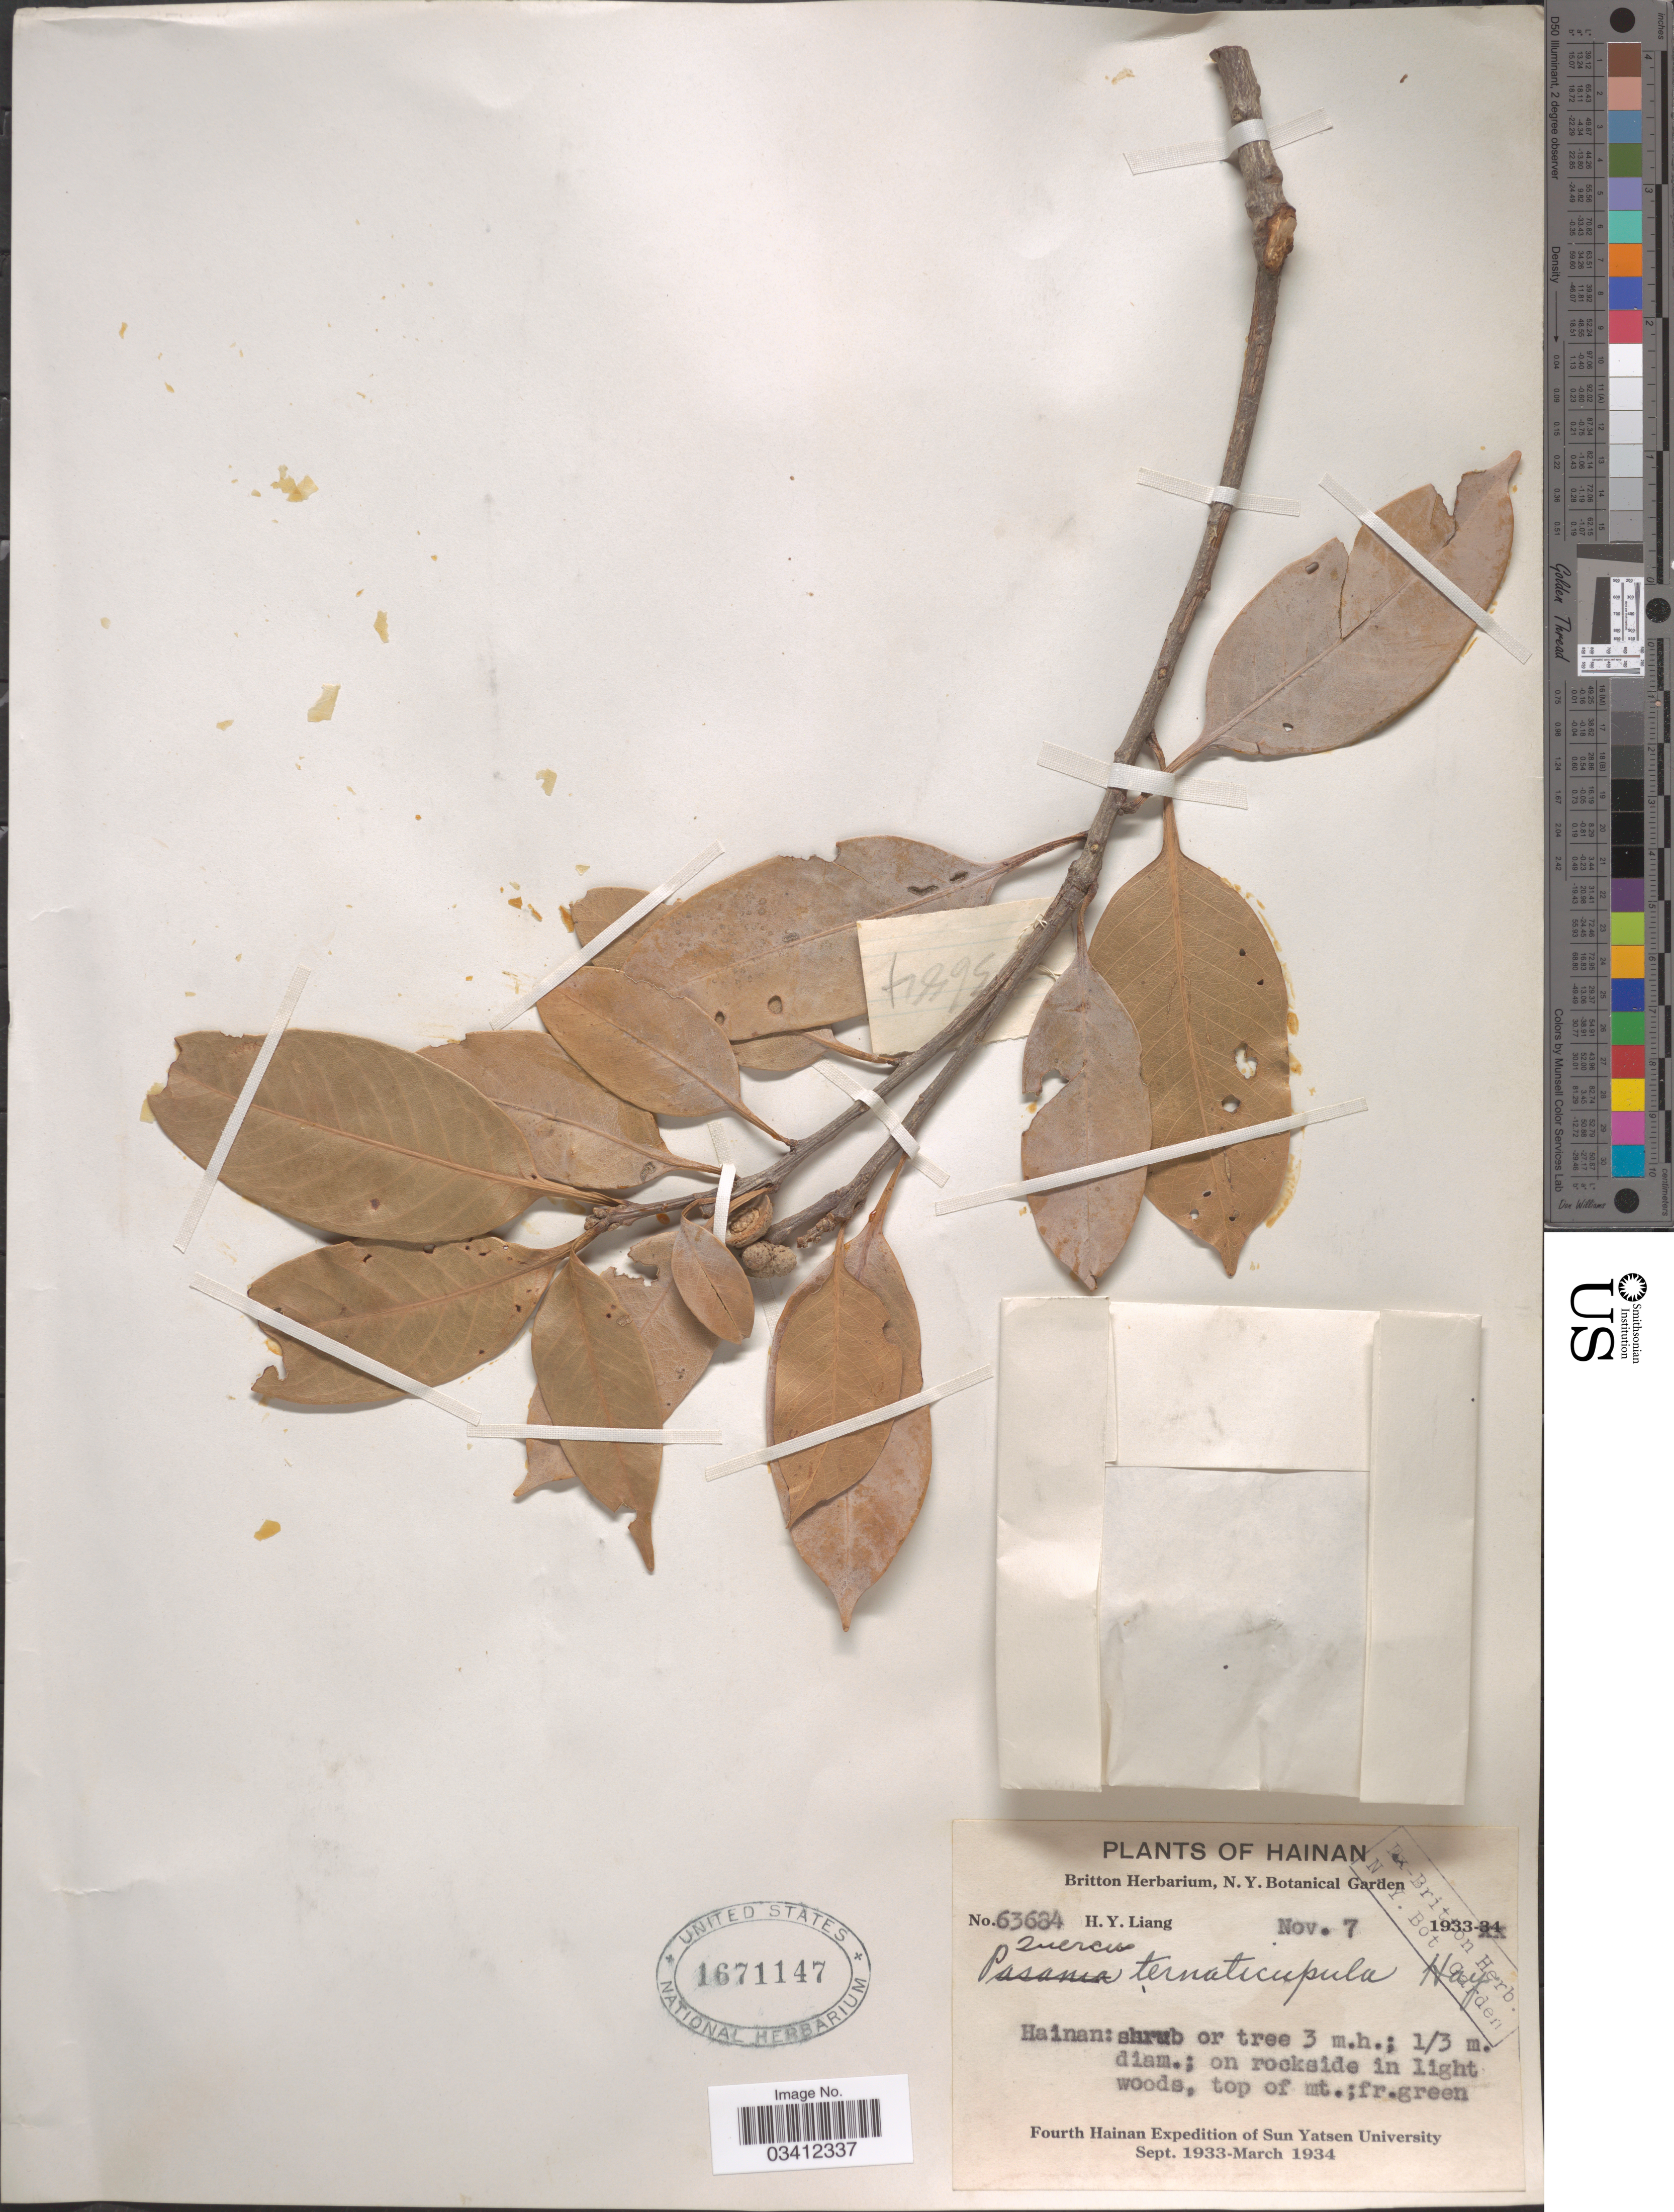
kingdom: Plantae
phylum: Tracheophyta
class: Magnoliopsida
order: Fagales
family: Fagaceae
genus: Quercus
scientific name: Quercus ternaticupula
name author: Hayata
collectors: H. Y. Liang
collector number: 63684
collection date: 1933-11-07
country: China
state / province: Hainan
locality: Top of mt.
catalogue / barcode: US 1671147